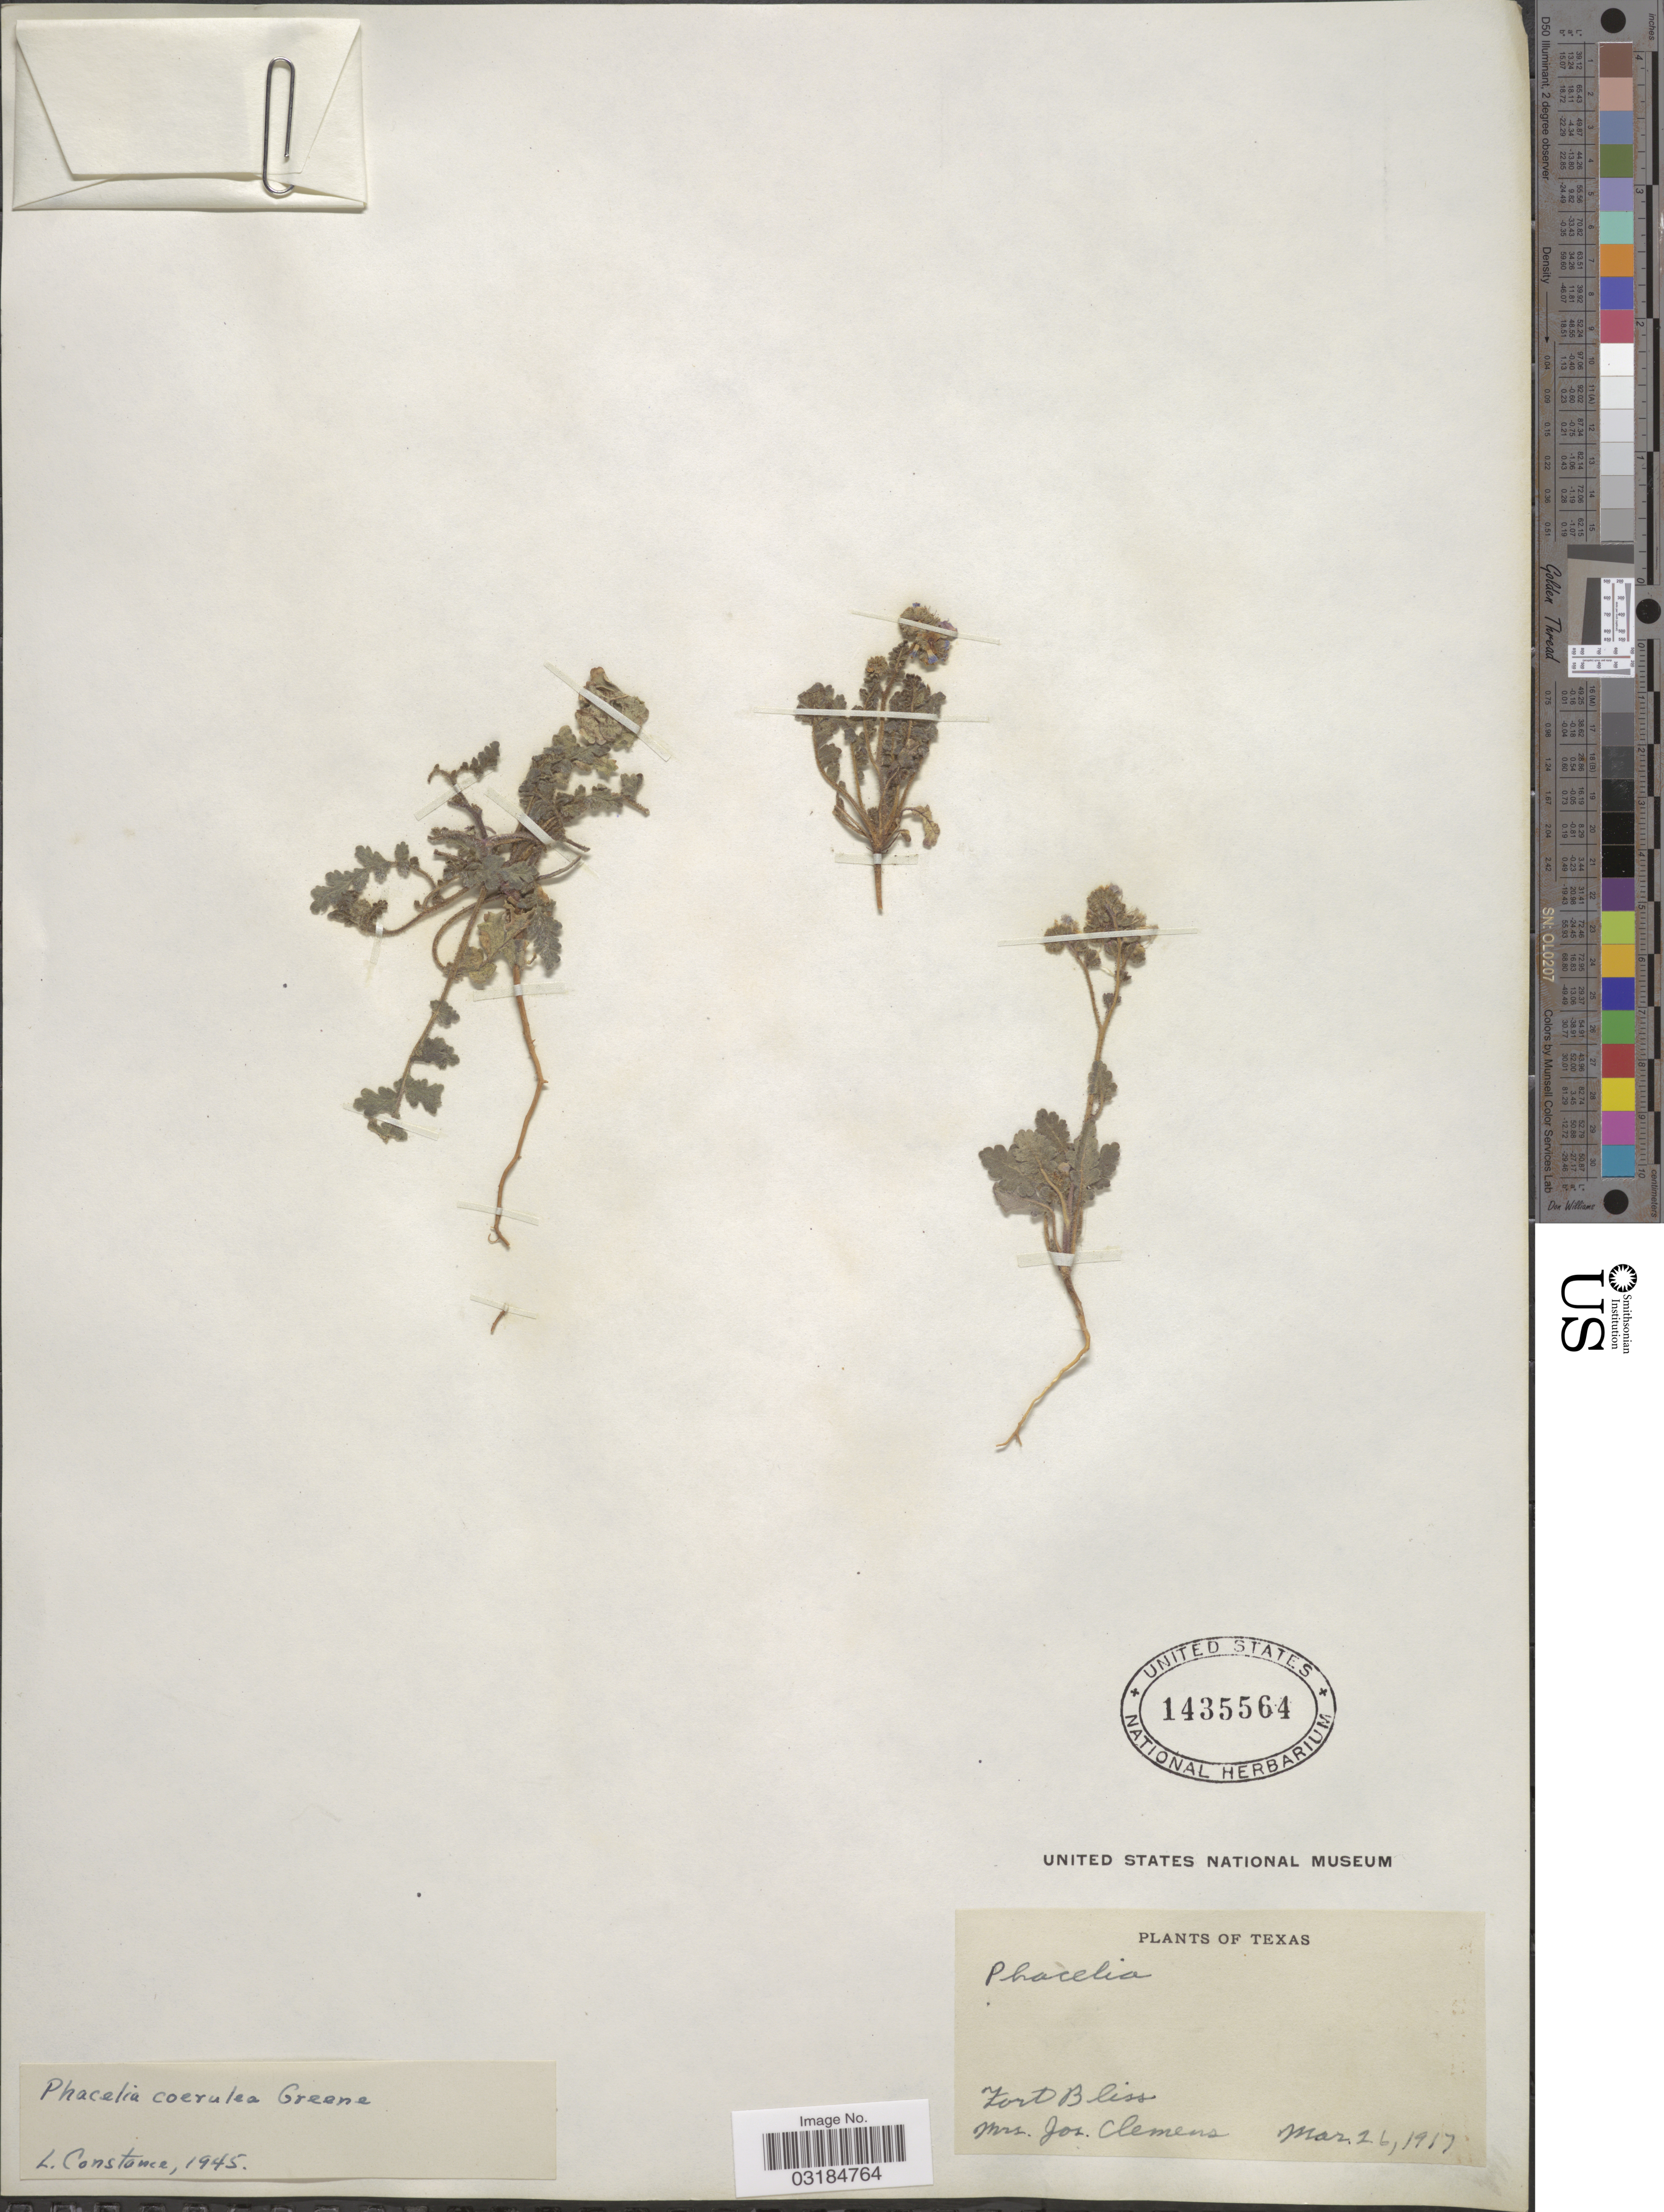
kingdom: Plantae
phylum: Tracheophyta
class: Magnoliopsida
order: Boraginales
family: Hydrophyllaceae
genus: Phacelia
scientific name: Phacelia caerulea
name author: Greene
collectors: J. Clemens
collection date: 1917-03-26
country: United States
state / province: Texas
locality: Fort Bliss.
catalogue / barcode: US 1435564